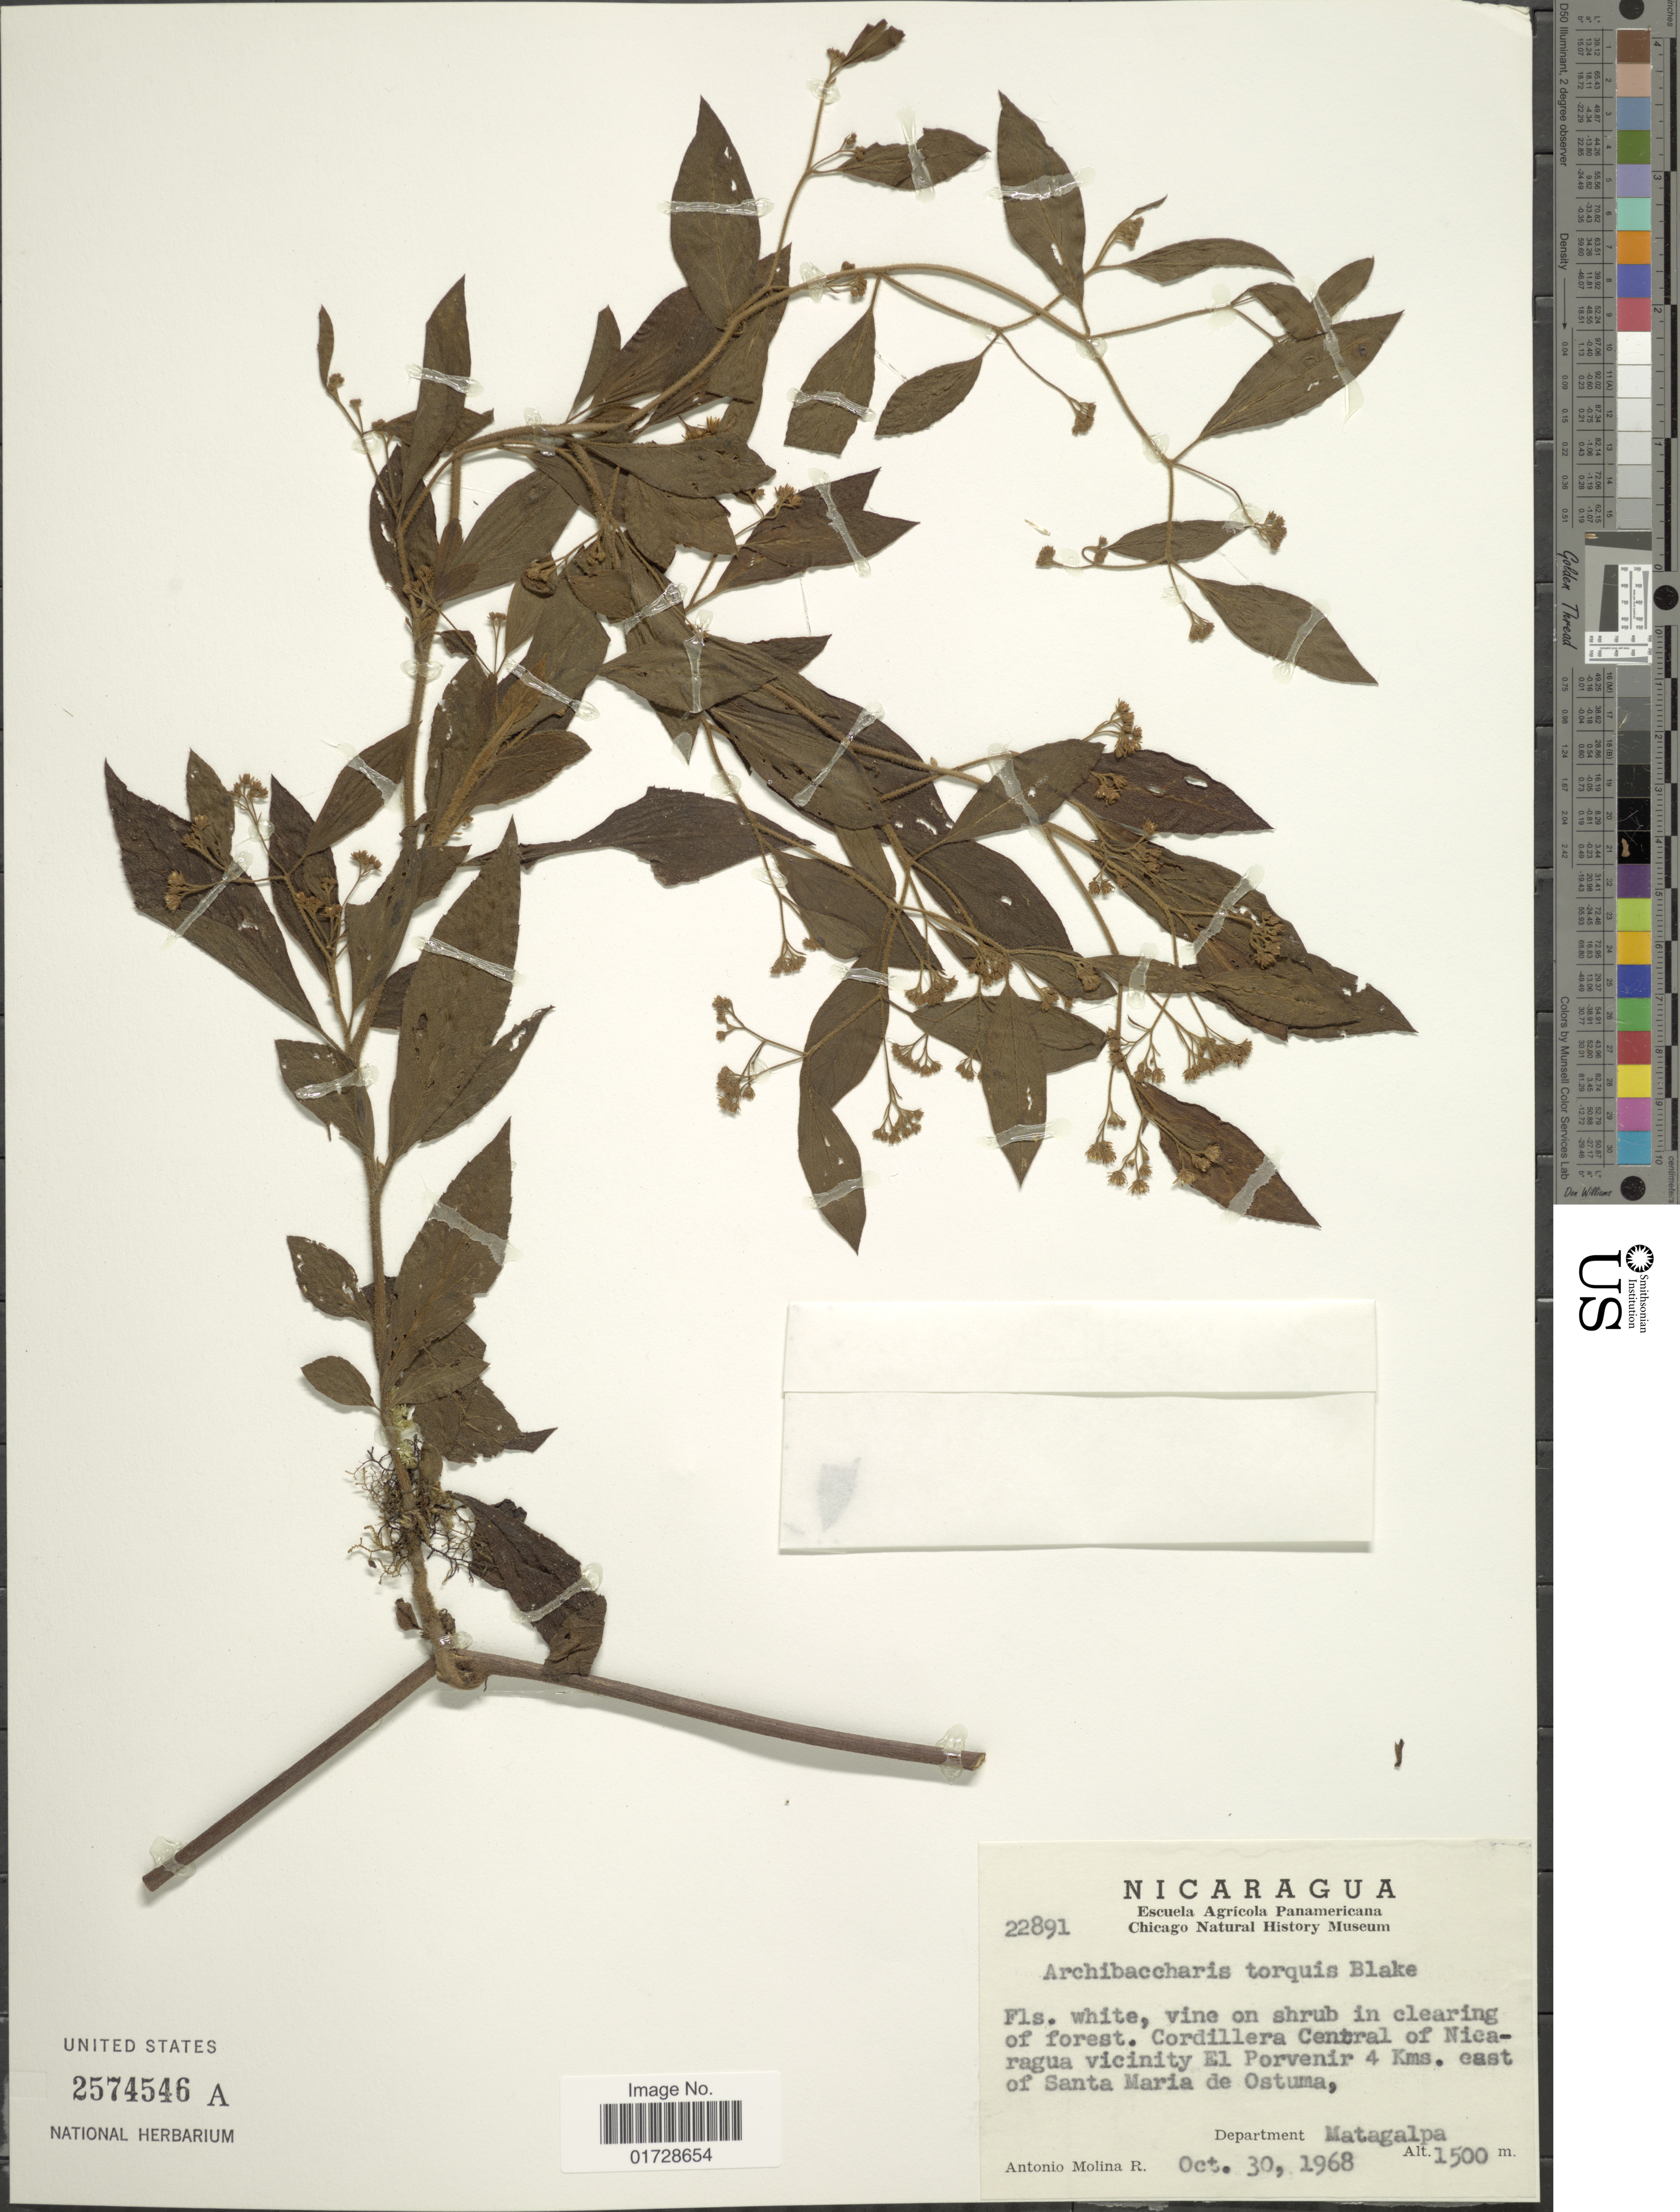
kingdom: Plantae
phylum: Tracheophyta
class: Magnoliopsida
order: Asterales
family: Asteraceae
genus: Archibaccharis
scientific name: Archibaccharis schiedeana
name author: (Benth.) J.D. Jacks.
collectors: A. Molina R.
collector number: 22891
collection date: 1968-10-30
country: Nicaragua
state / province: Matagalpa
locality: Cordillera Central of Nicaragua, vicinity El Porvenir 4 kms east of Santa Maria de Ostuma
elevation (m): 1500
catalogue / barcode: US 2574546A